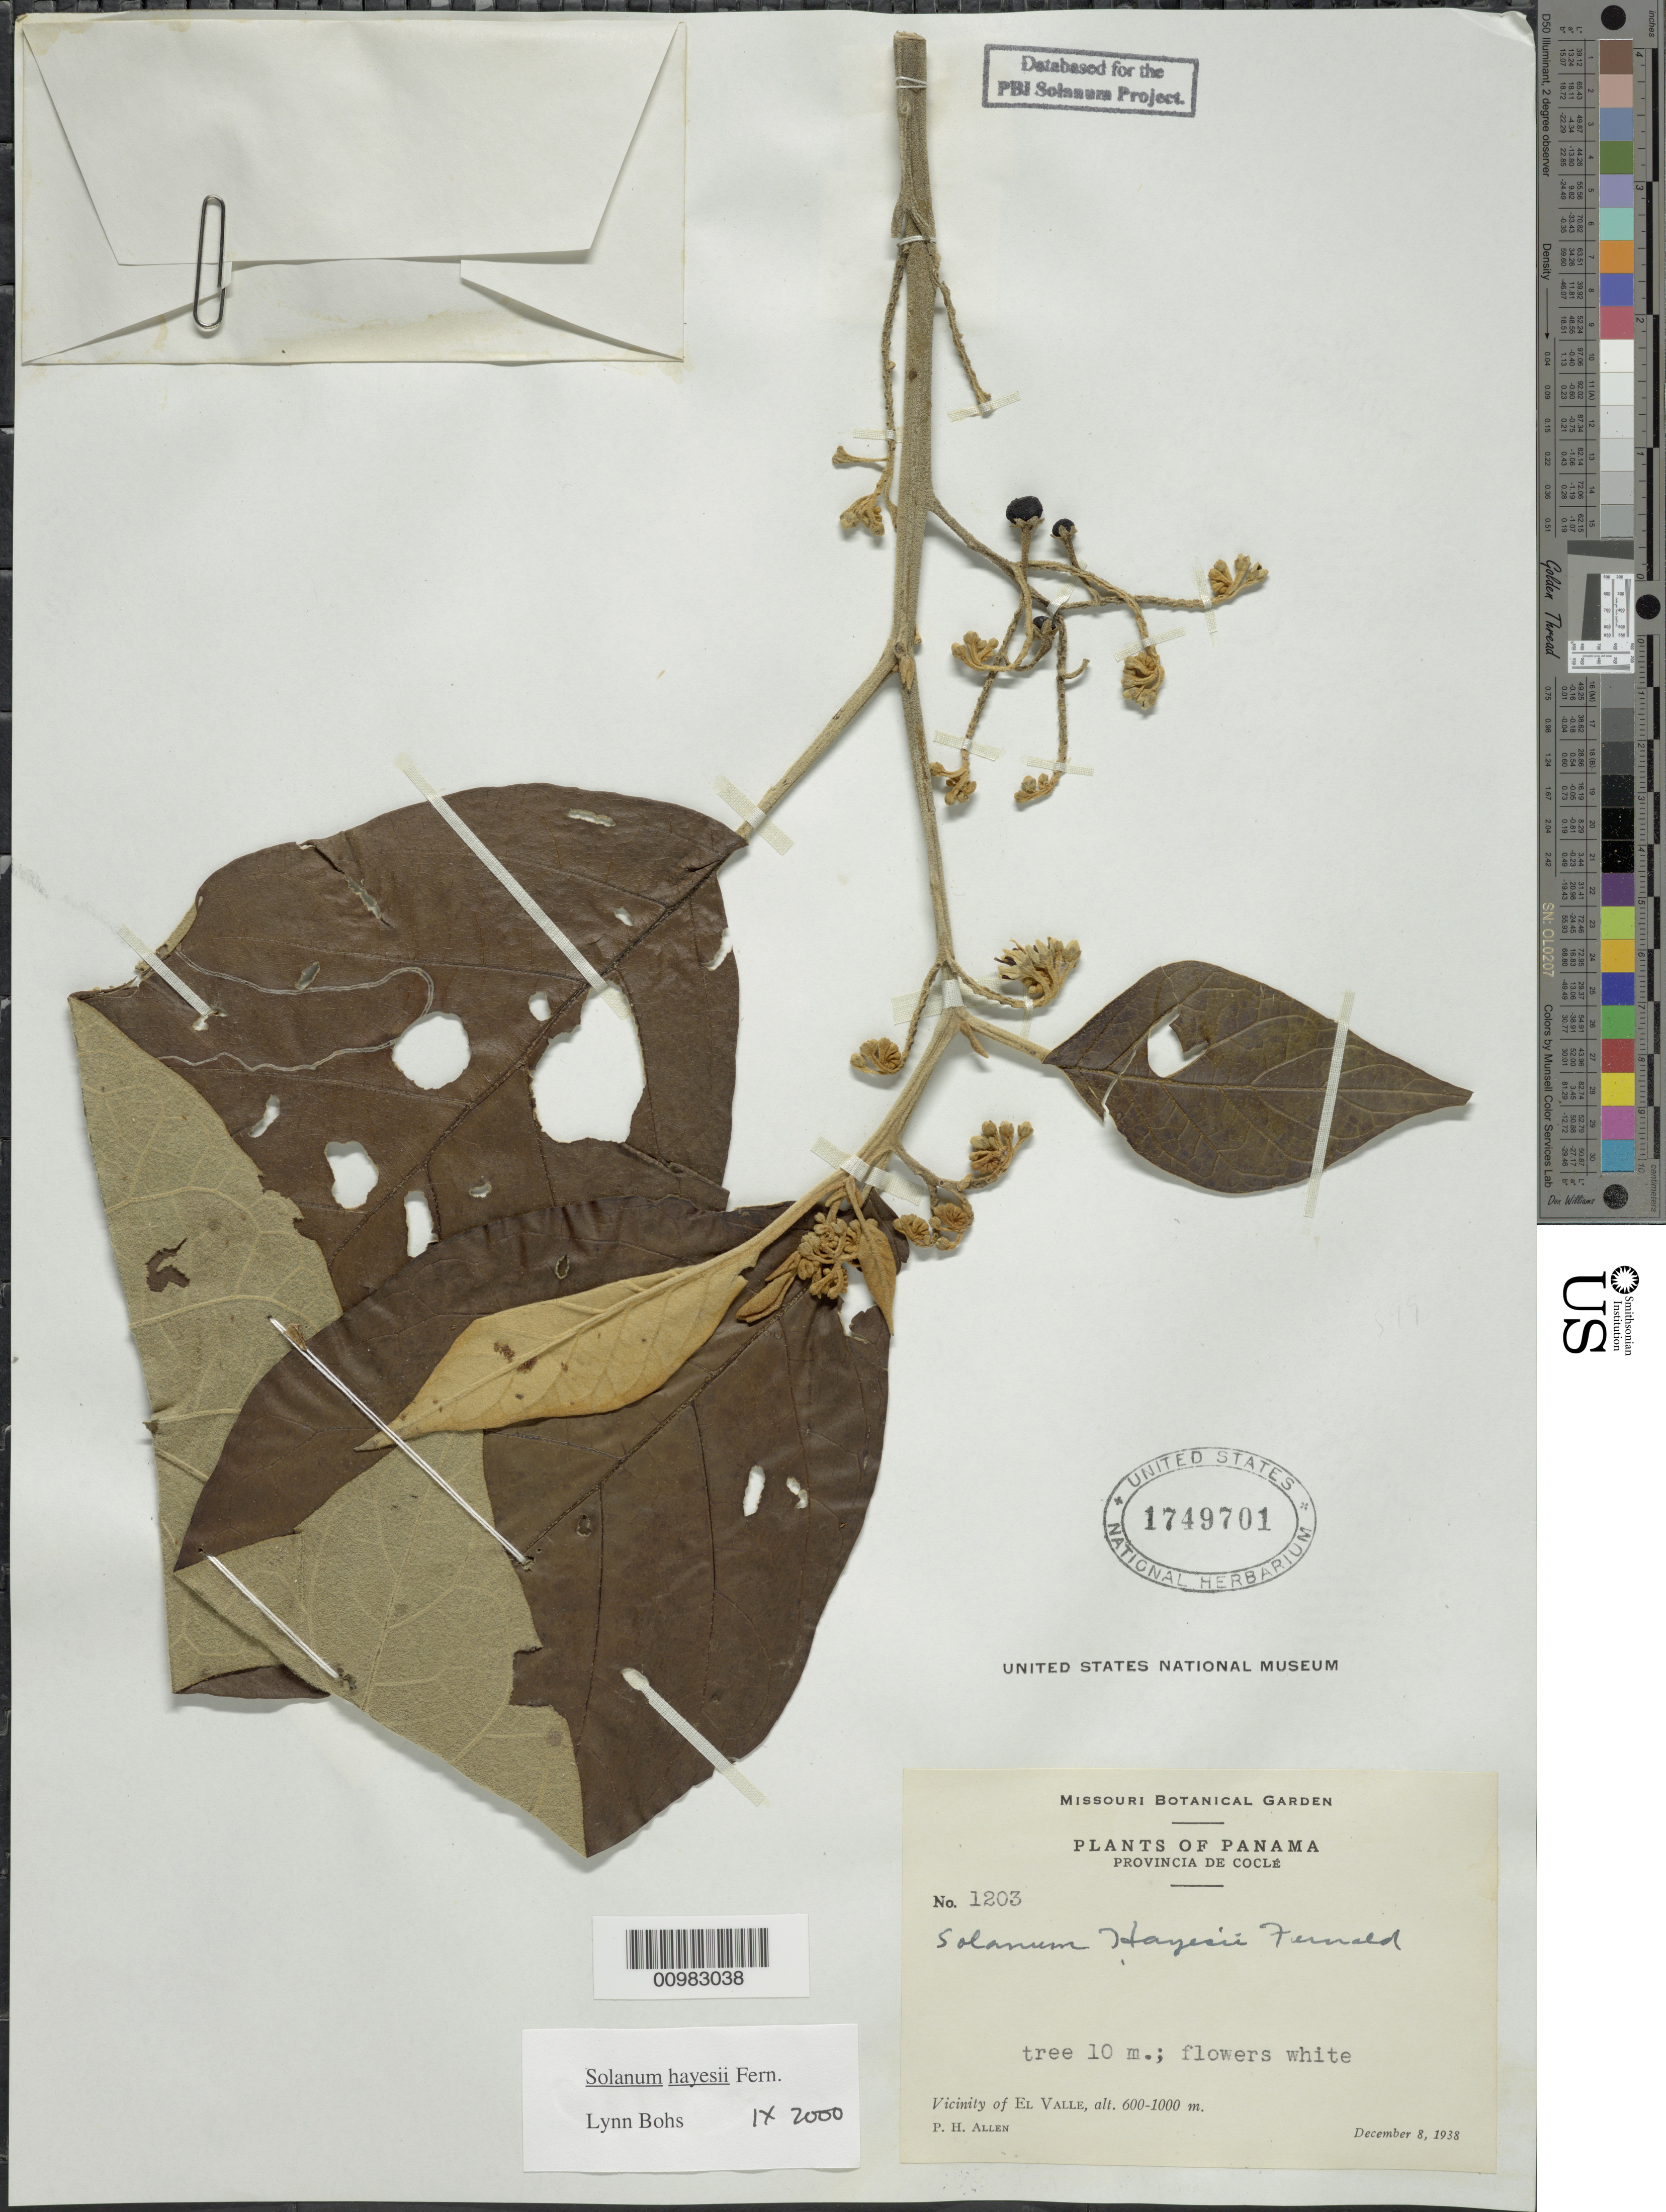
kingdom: Plantae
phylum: Tracheophyta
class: Magnoliopsida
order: Solanales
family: Solanaceae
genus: Solanum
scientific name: Solanum hayesii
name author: Fernald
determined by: Bohs, L. A.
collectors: P. H. Allen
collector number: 1203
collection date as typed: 8 Dec 1938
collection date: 1938-12-08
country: Panama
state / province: Coclé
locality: Vicinity of El Valle.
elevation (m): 600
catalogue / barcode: US 1749701